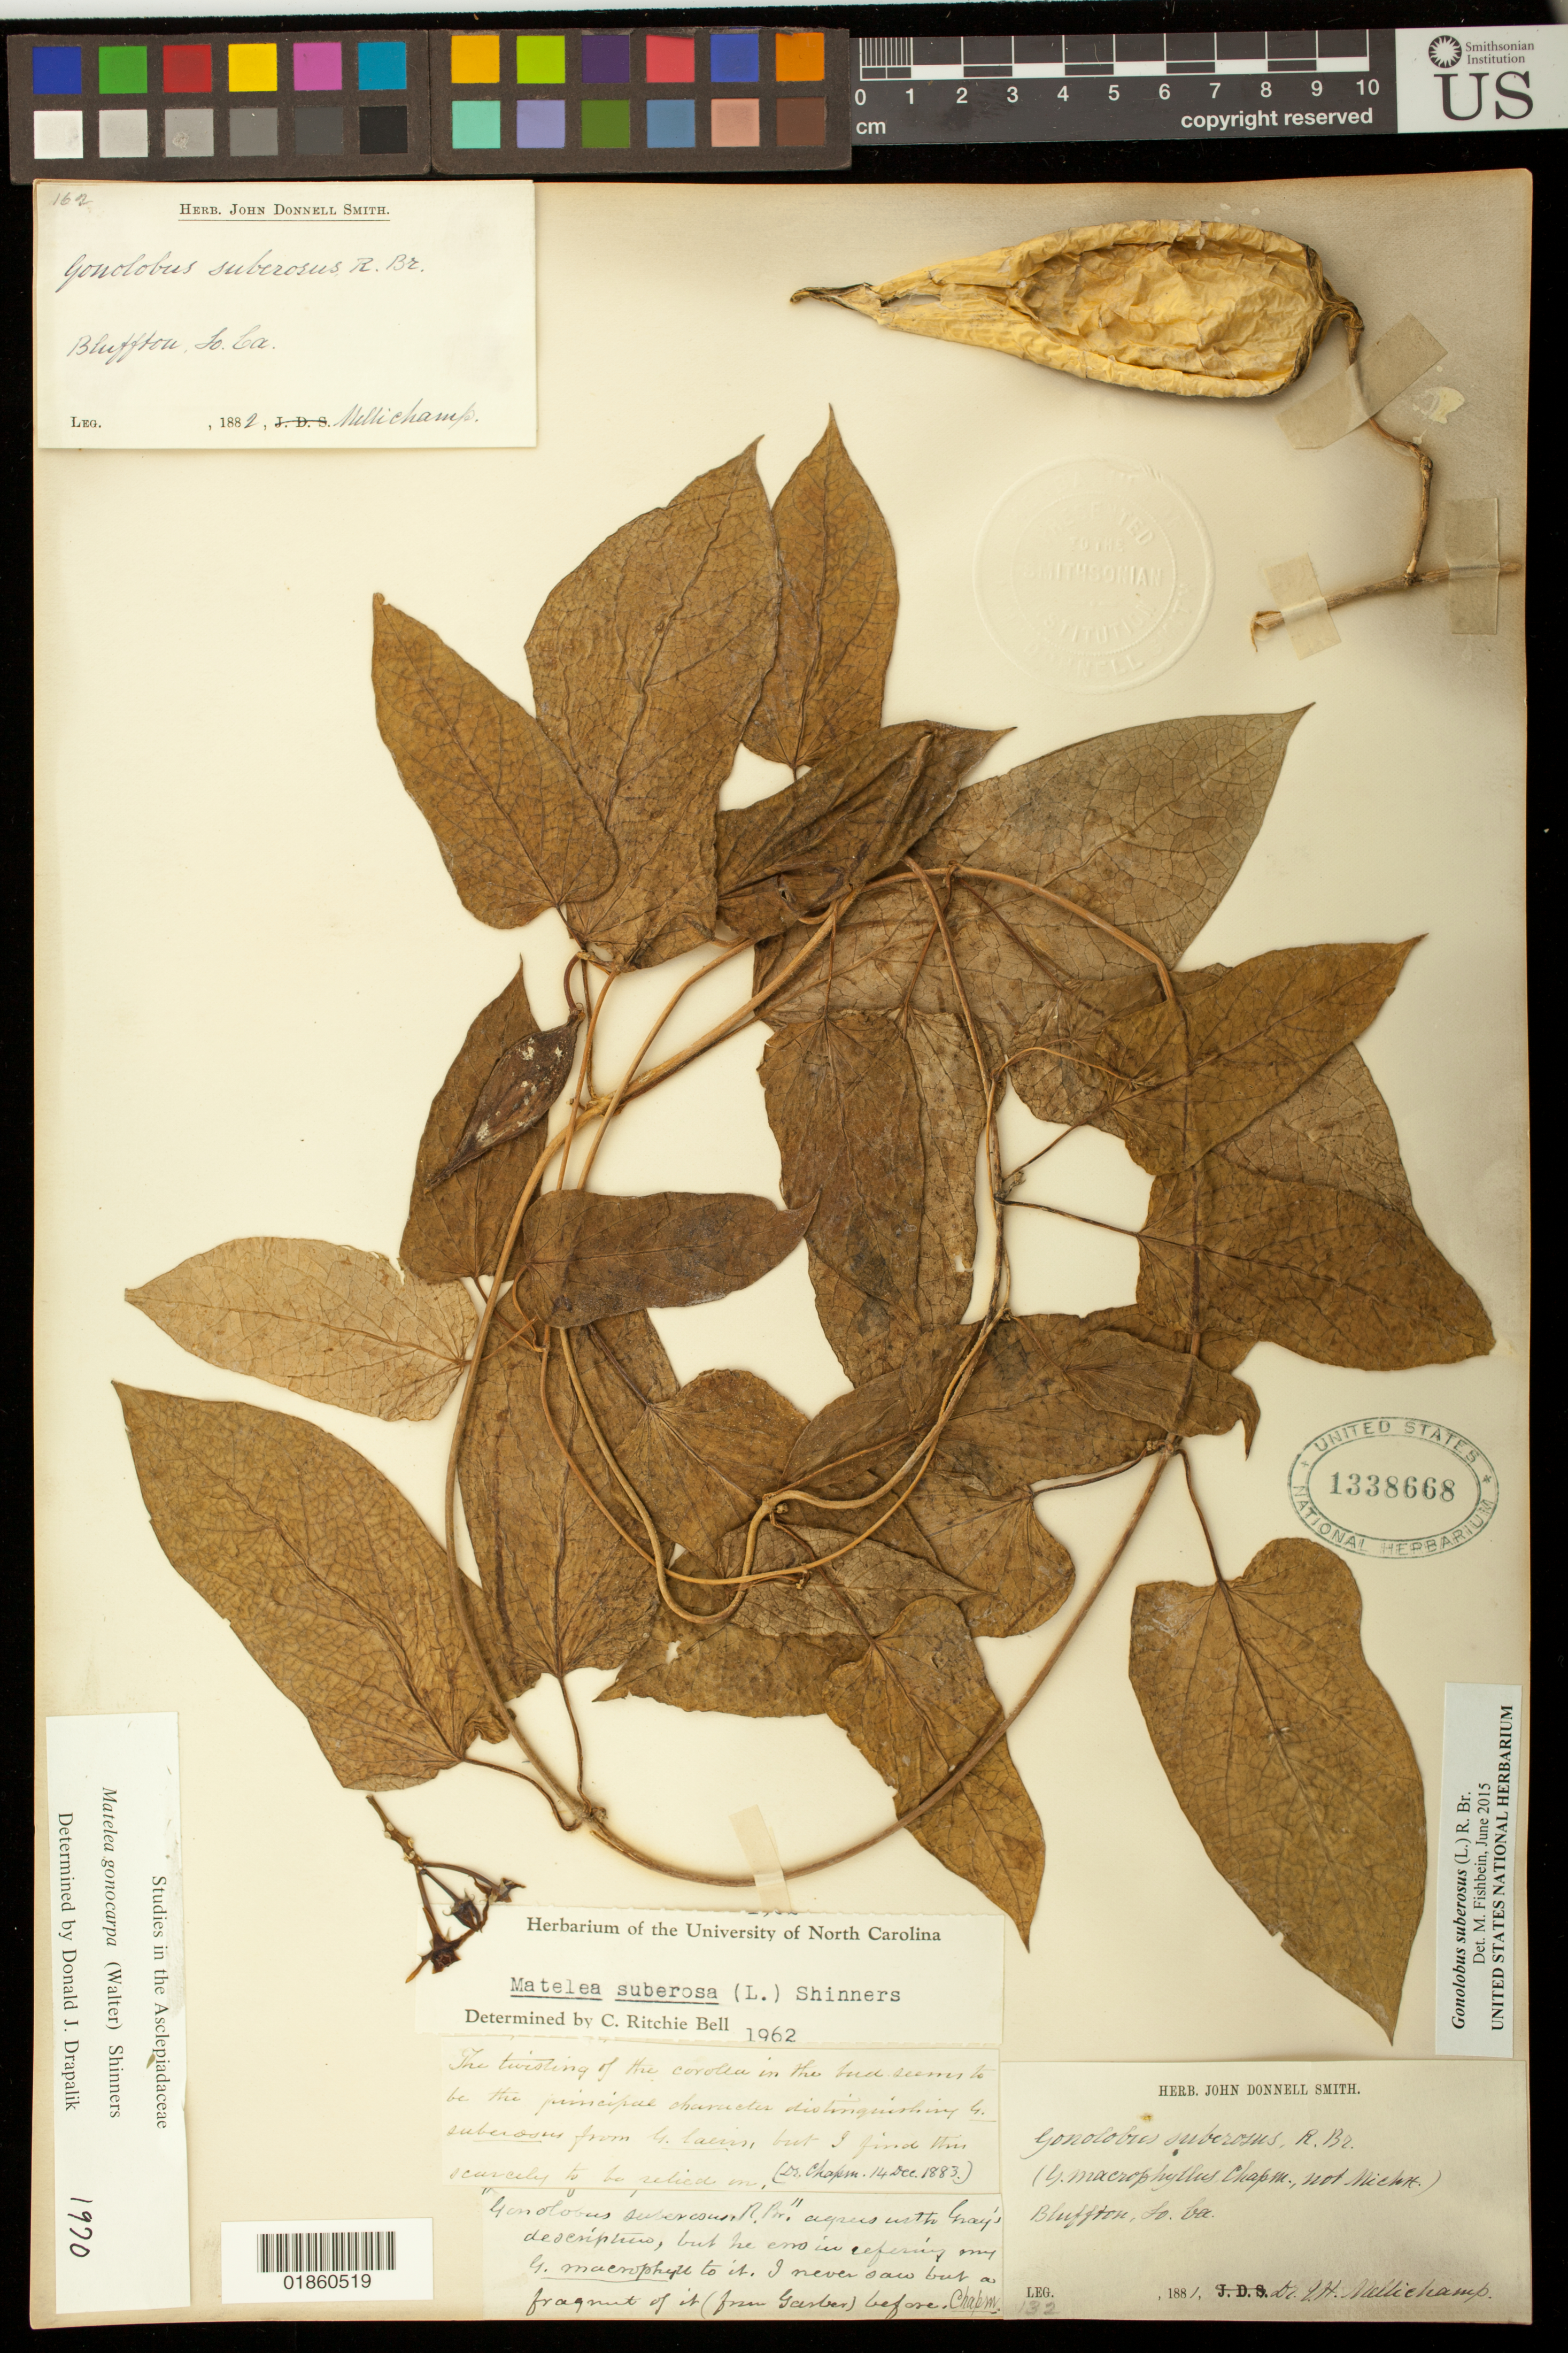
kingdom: Plantae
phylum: Tracheophyta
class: Magnoliopsida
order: Gentianales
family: Apocynaceae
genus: Gonolobus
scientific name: Gonolobus suberosus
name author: (L.) R. Br.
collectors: J. H. Mellichamp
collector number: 132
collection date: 1882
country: United States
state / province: South Carolina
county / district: Beaufort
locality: Bluffton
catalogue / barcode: US 1338668